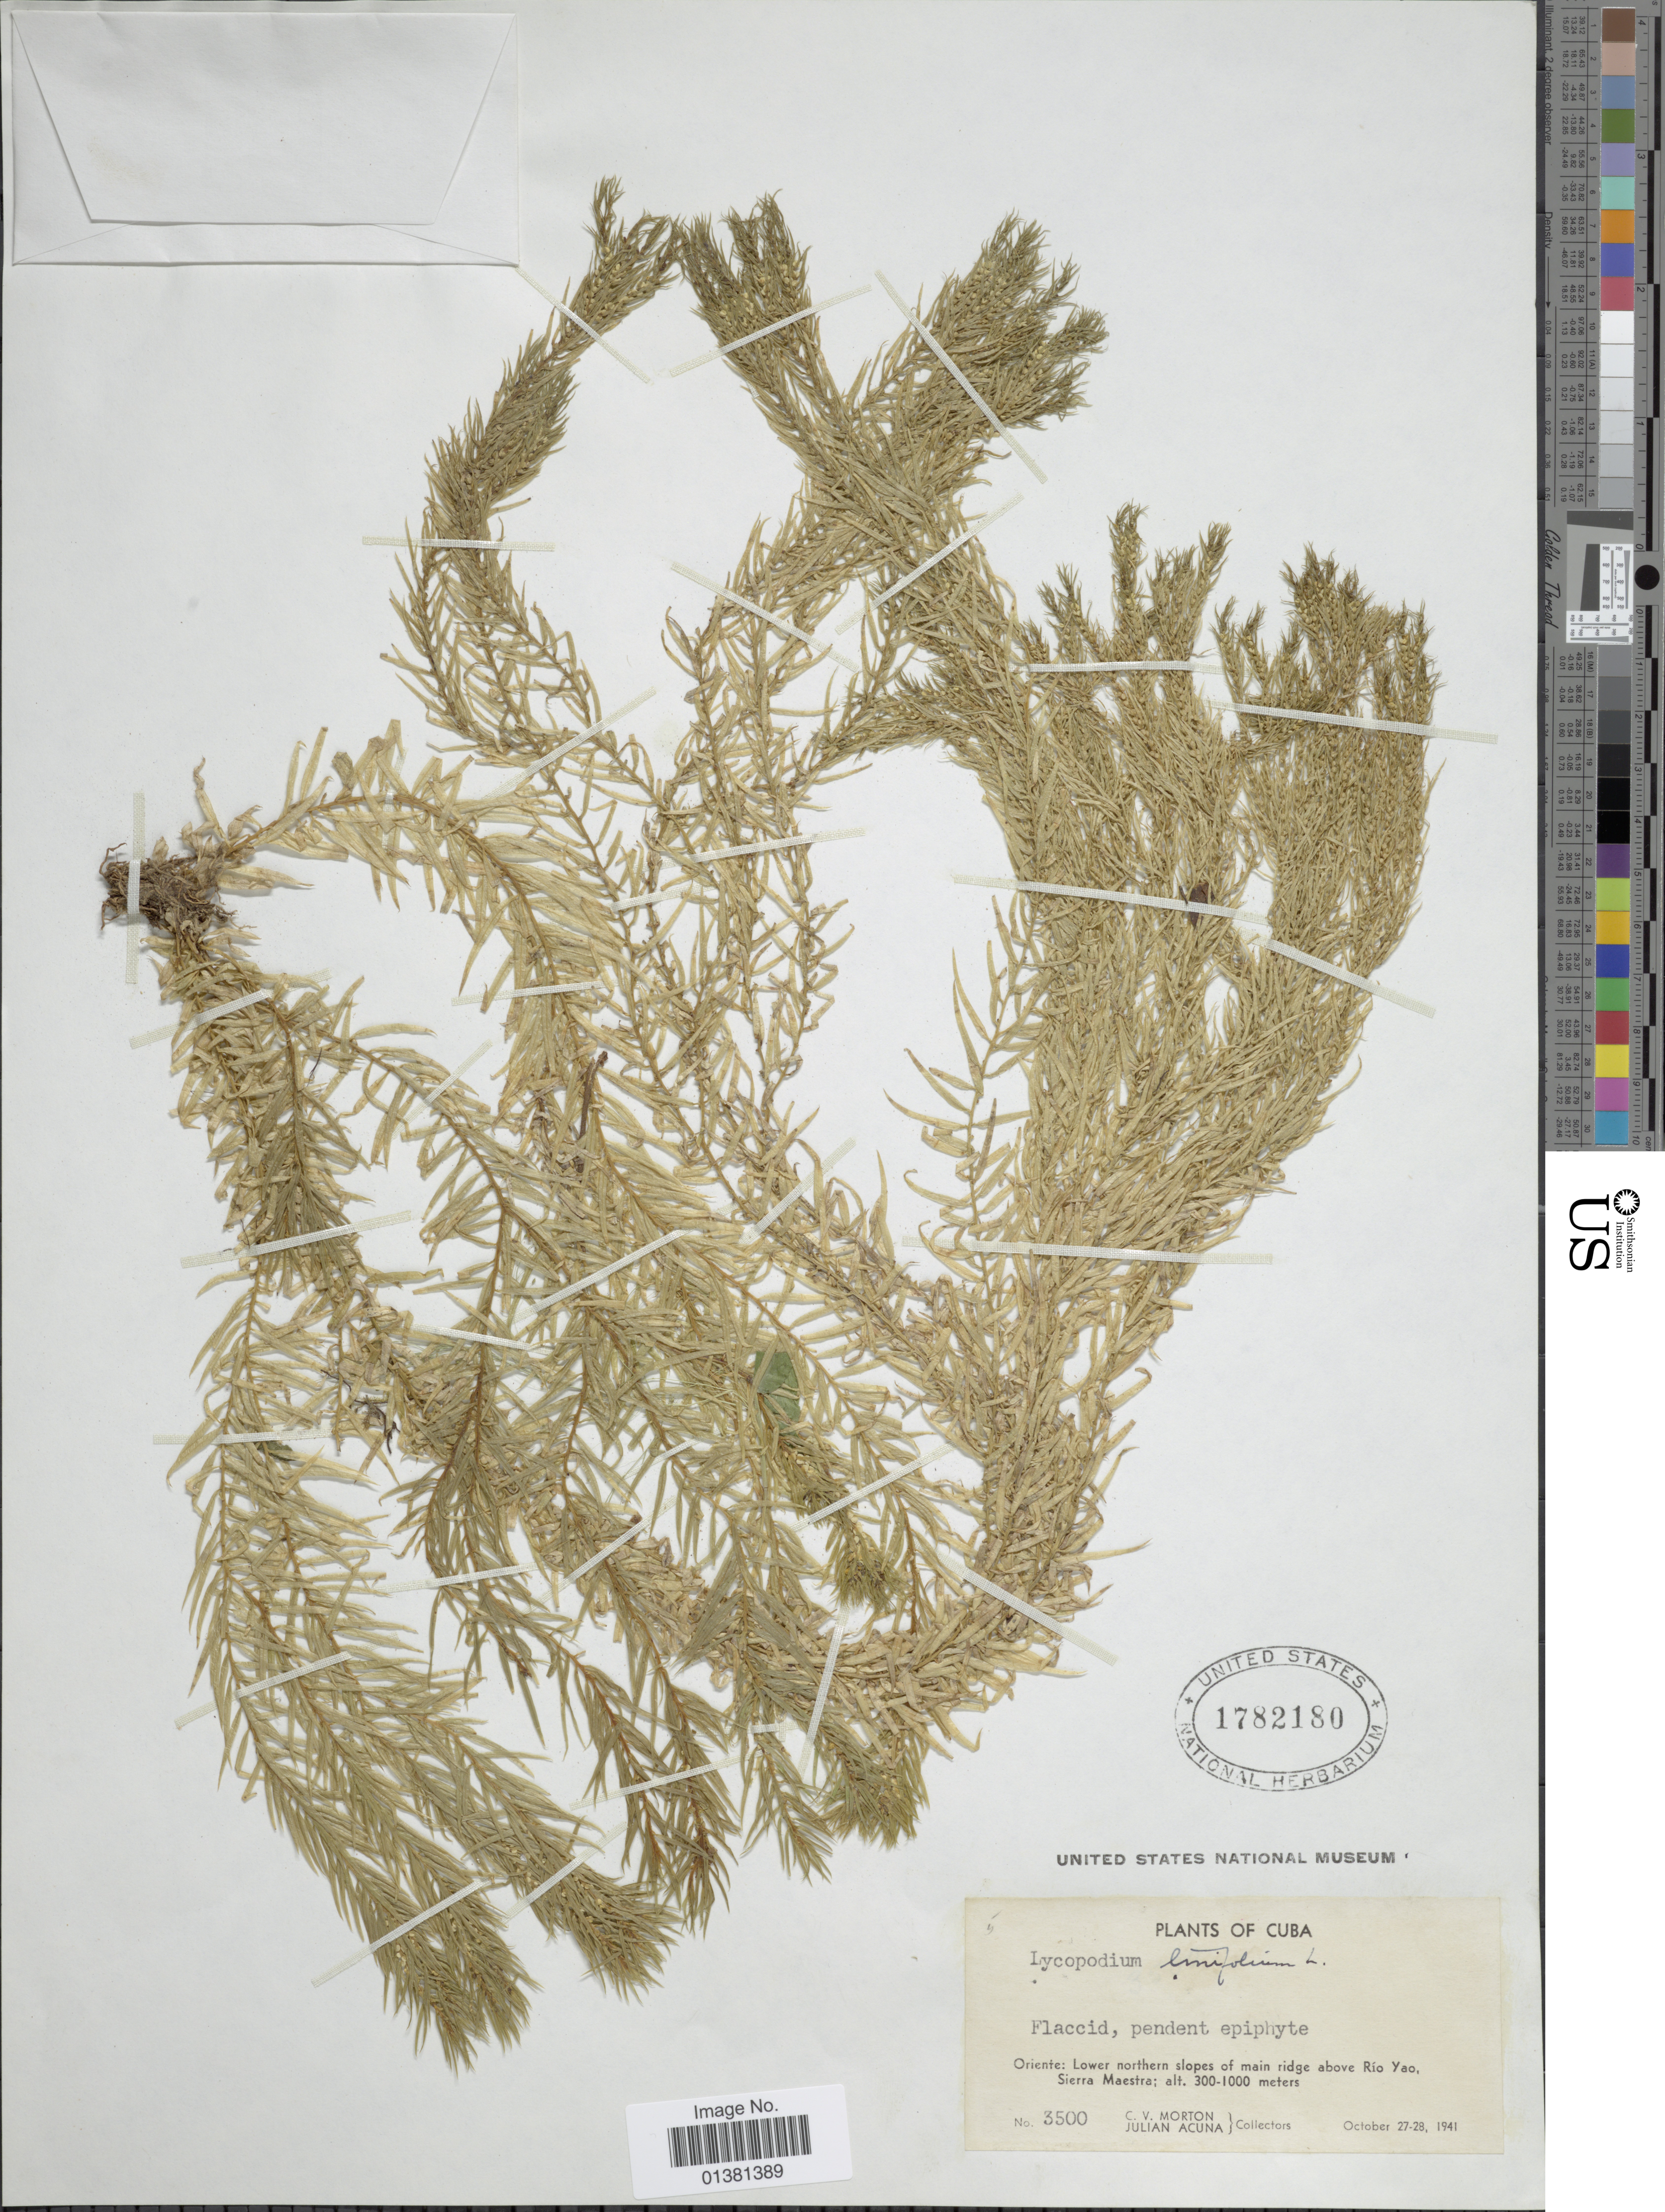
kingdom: Plantae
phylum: Tracheophyta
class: Lycopodiopsida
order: Lycopodiales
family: Lycopodiaceae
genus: Phlegmariurus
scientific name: Phlegmariurus linifolius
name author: (L.) B. Øllg.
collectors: C. V. Morton & J. B. Acuña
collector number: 3500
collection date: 1941-10-27/1941-10-28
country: Cuba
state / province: Oriente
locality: Lower nirthern slopes of main ridge above Rio Yao, Sierra Maestre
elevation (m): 300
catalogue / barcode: US 1782180